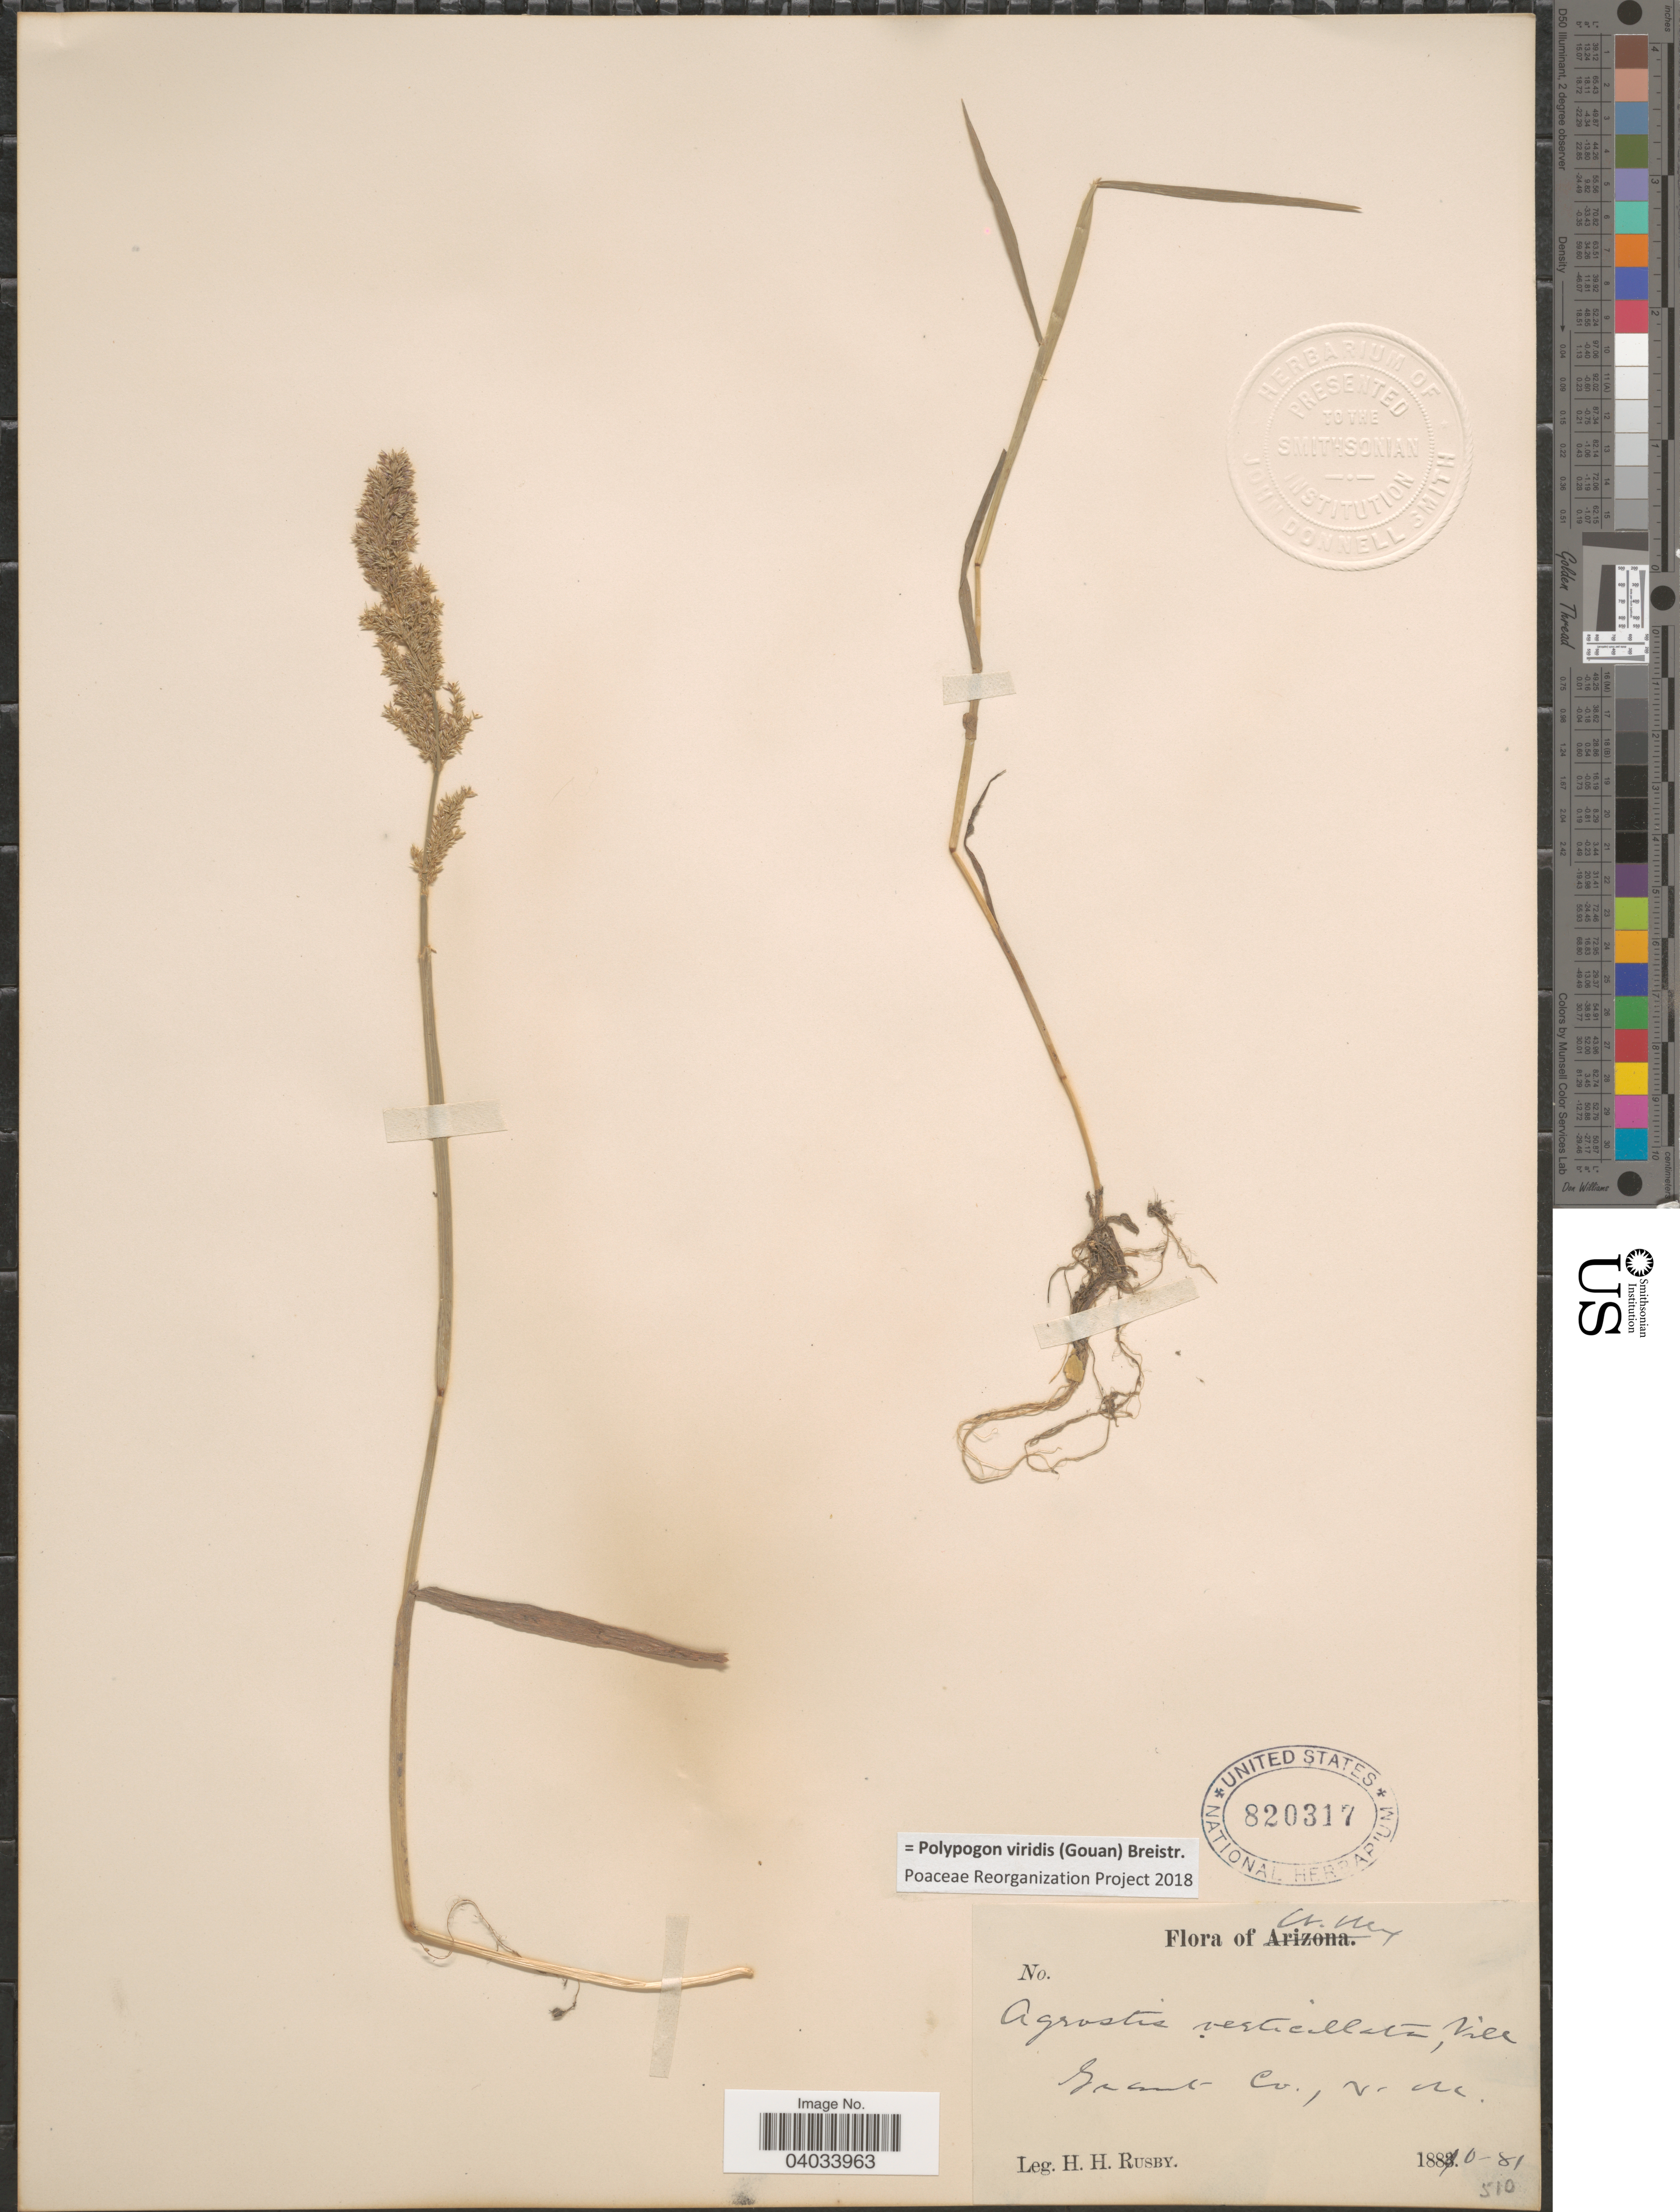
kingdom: Plantae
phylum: Tracheophyta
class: Liliopsida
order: Poales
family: Poaceae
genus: Polypogon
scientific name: Polypogon viridis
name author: (Gouan) Breistroffer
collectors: H. H. Rusby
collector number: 510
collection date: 1880/1881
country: United States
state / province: New Mexico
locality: Grant Co.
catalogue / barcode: US 820317